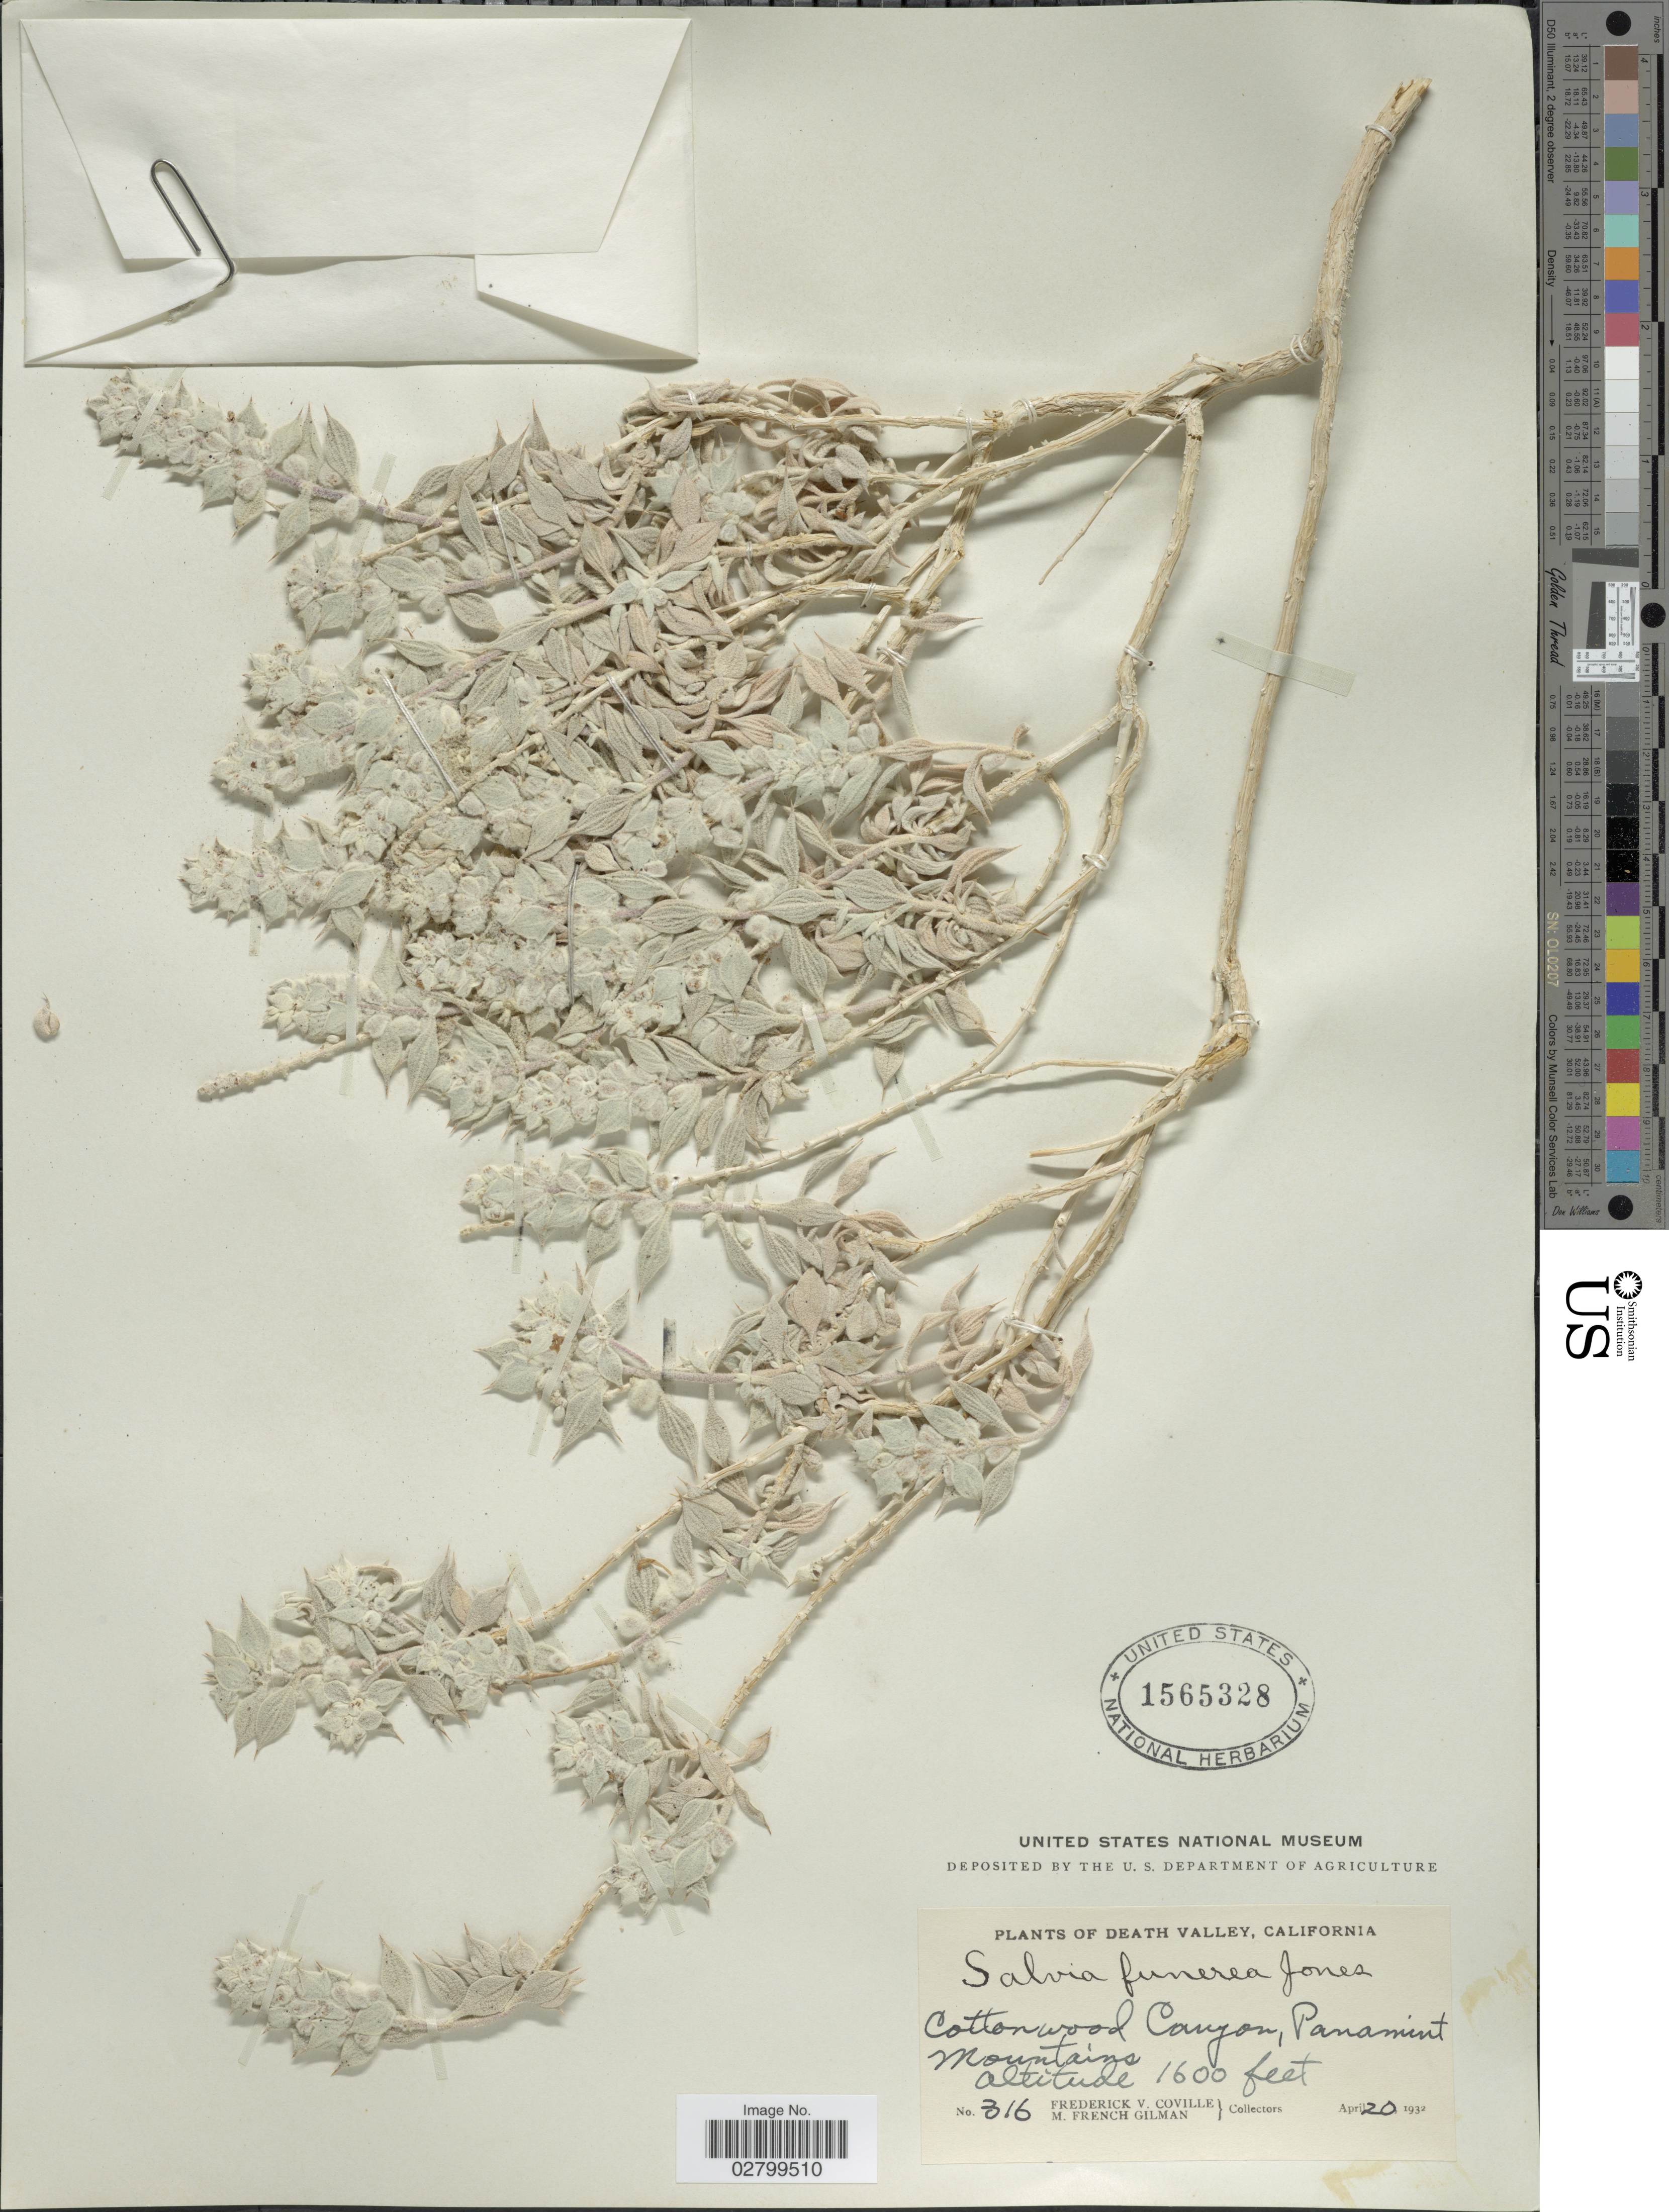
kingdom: Plantae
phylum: Tracheophyta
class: Magnoliopsida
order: Lamiales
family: Lamiaceae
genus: Salvia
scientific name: Salvia funerea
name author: M.E. Jones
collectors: F. V. Coville & M. F. Gilman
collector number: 316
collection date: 1932-04-20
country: United States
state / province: California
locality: Death Valley. Cottonwood Canyon, Panamint Mountains.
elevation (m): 488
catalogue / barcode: US 1565328